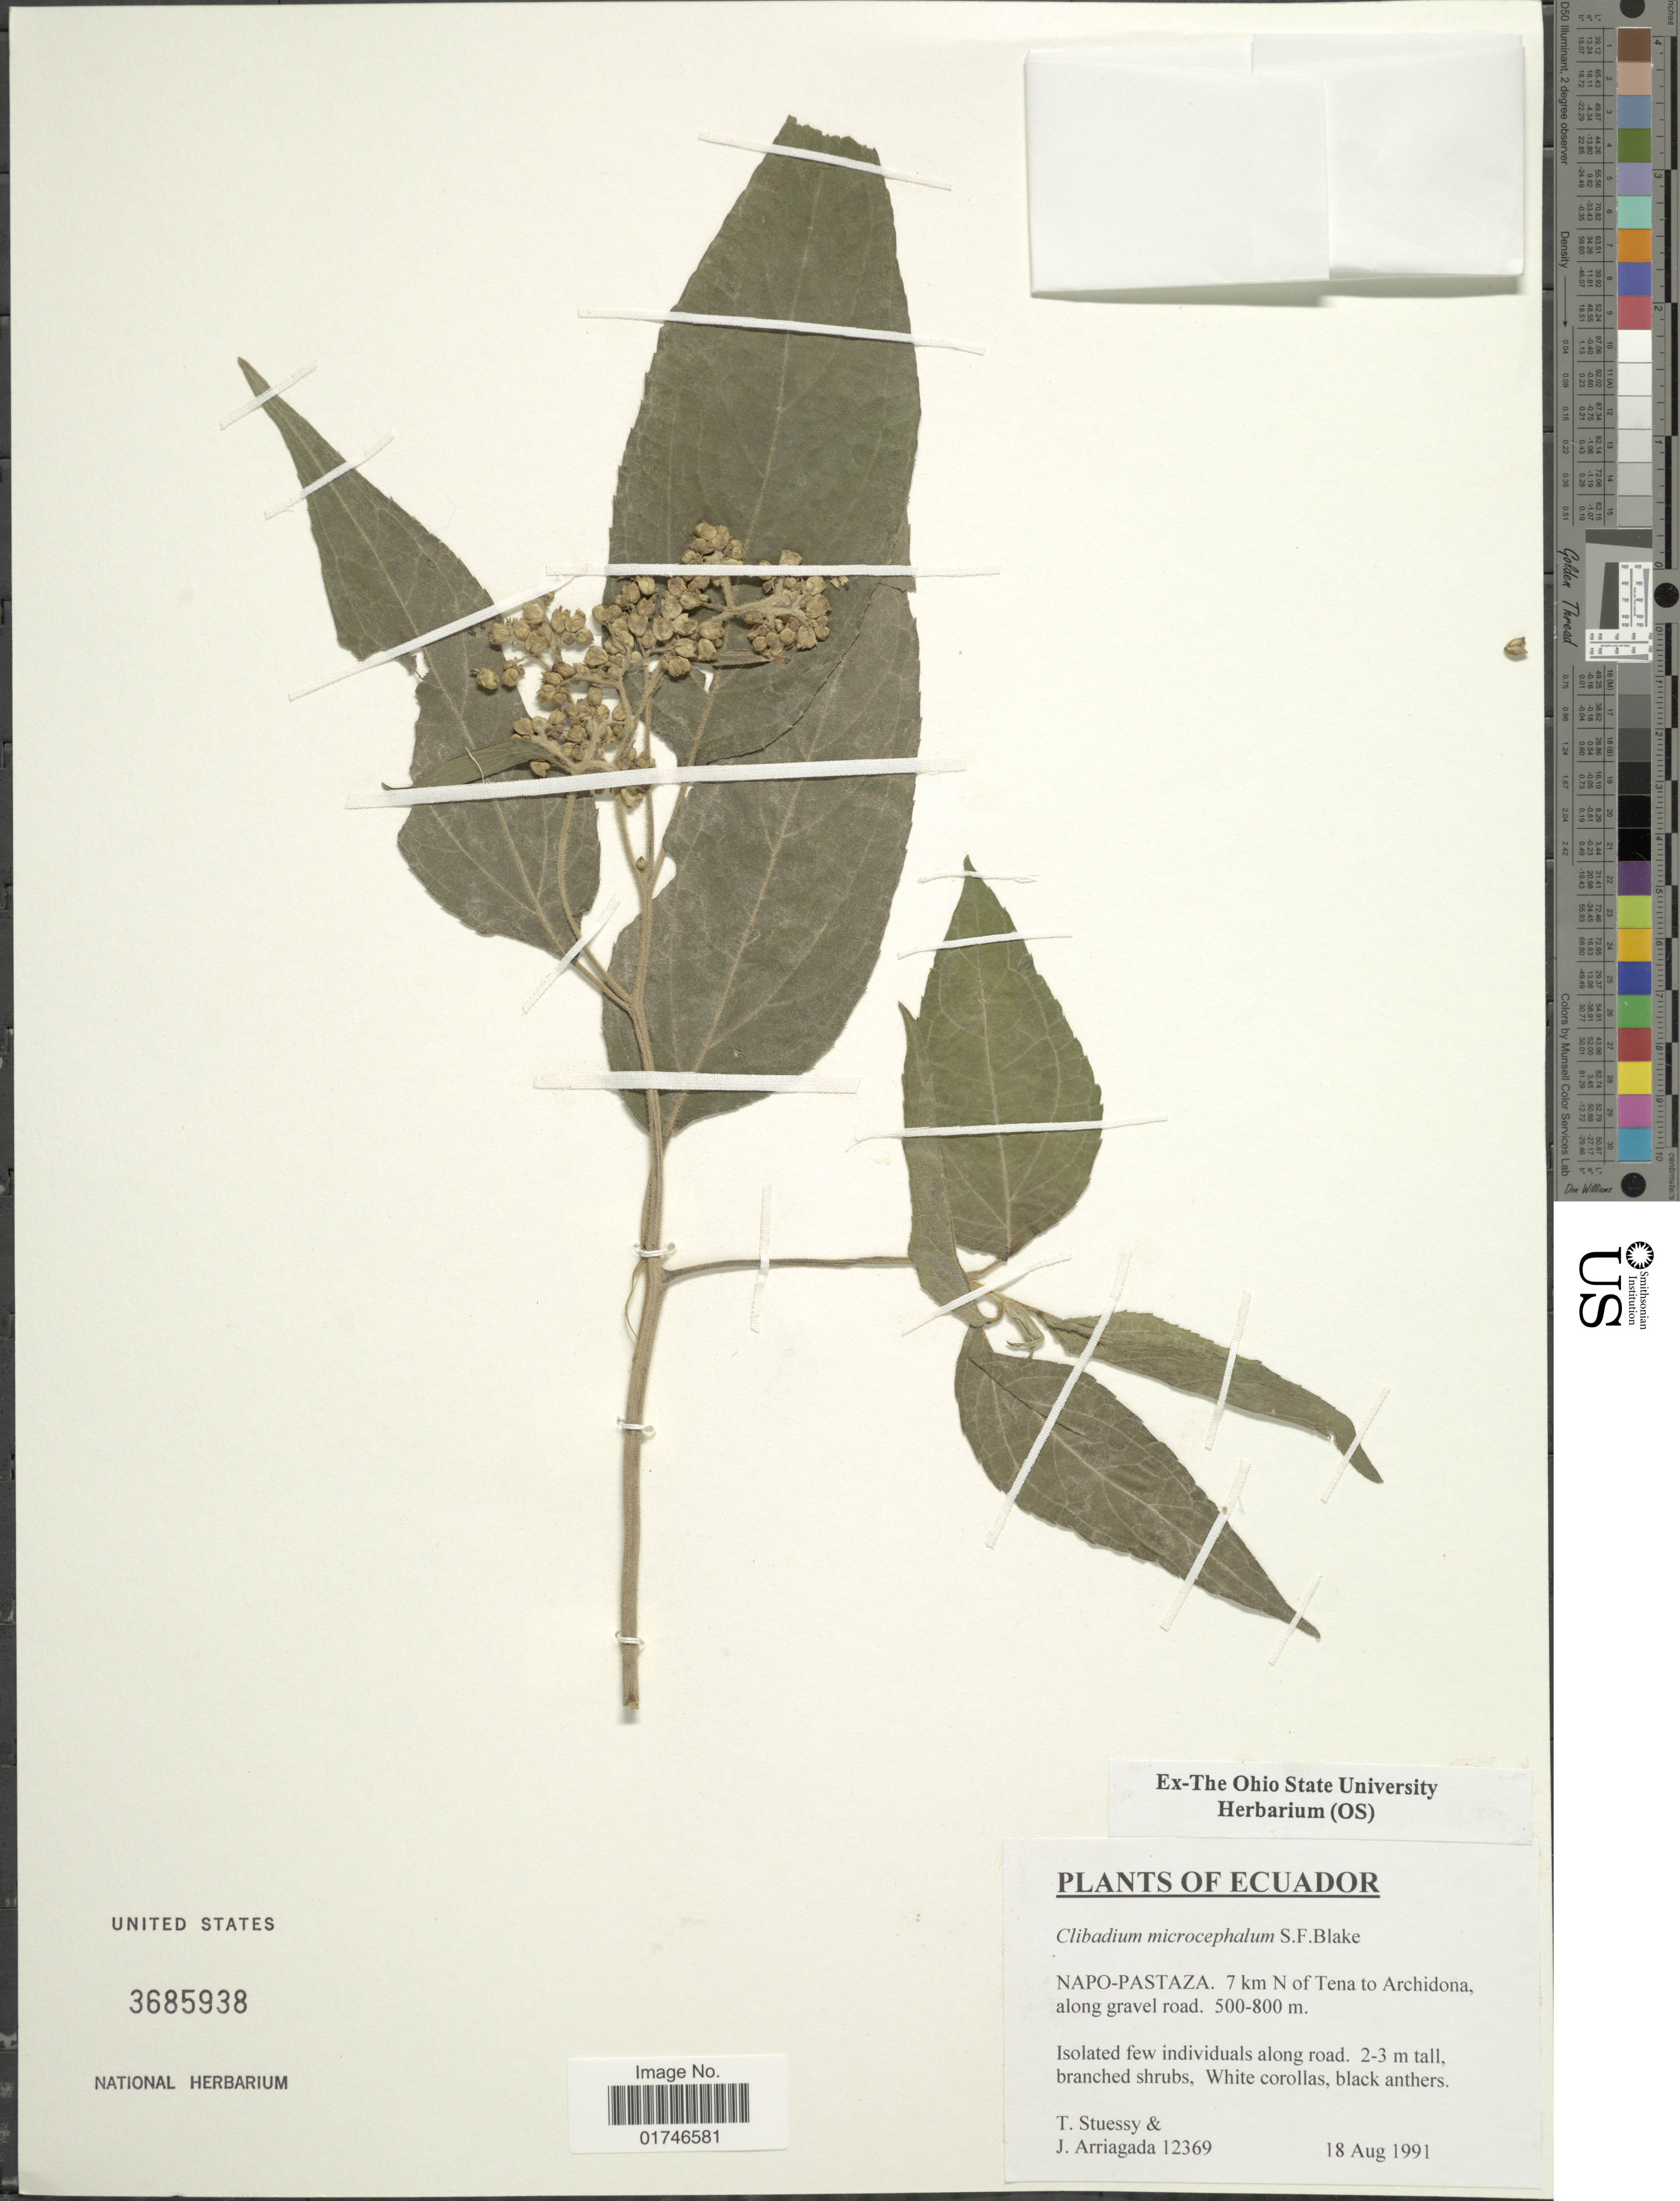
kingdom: Plantae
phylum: Tracheophyta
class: Magnoliopsida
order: Asterales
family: Asteraceae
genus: Clibadium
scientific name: Clibadium microcephalum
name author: S.F. Blake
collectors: T. Stuessy & J. Arriagada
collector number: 12369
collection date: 1991-08-18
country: Ecuador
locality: Napo-Pastaza: 7 km N of Tena to Archidona.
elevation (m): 500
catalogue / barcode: US 3685938